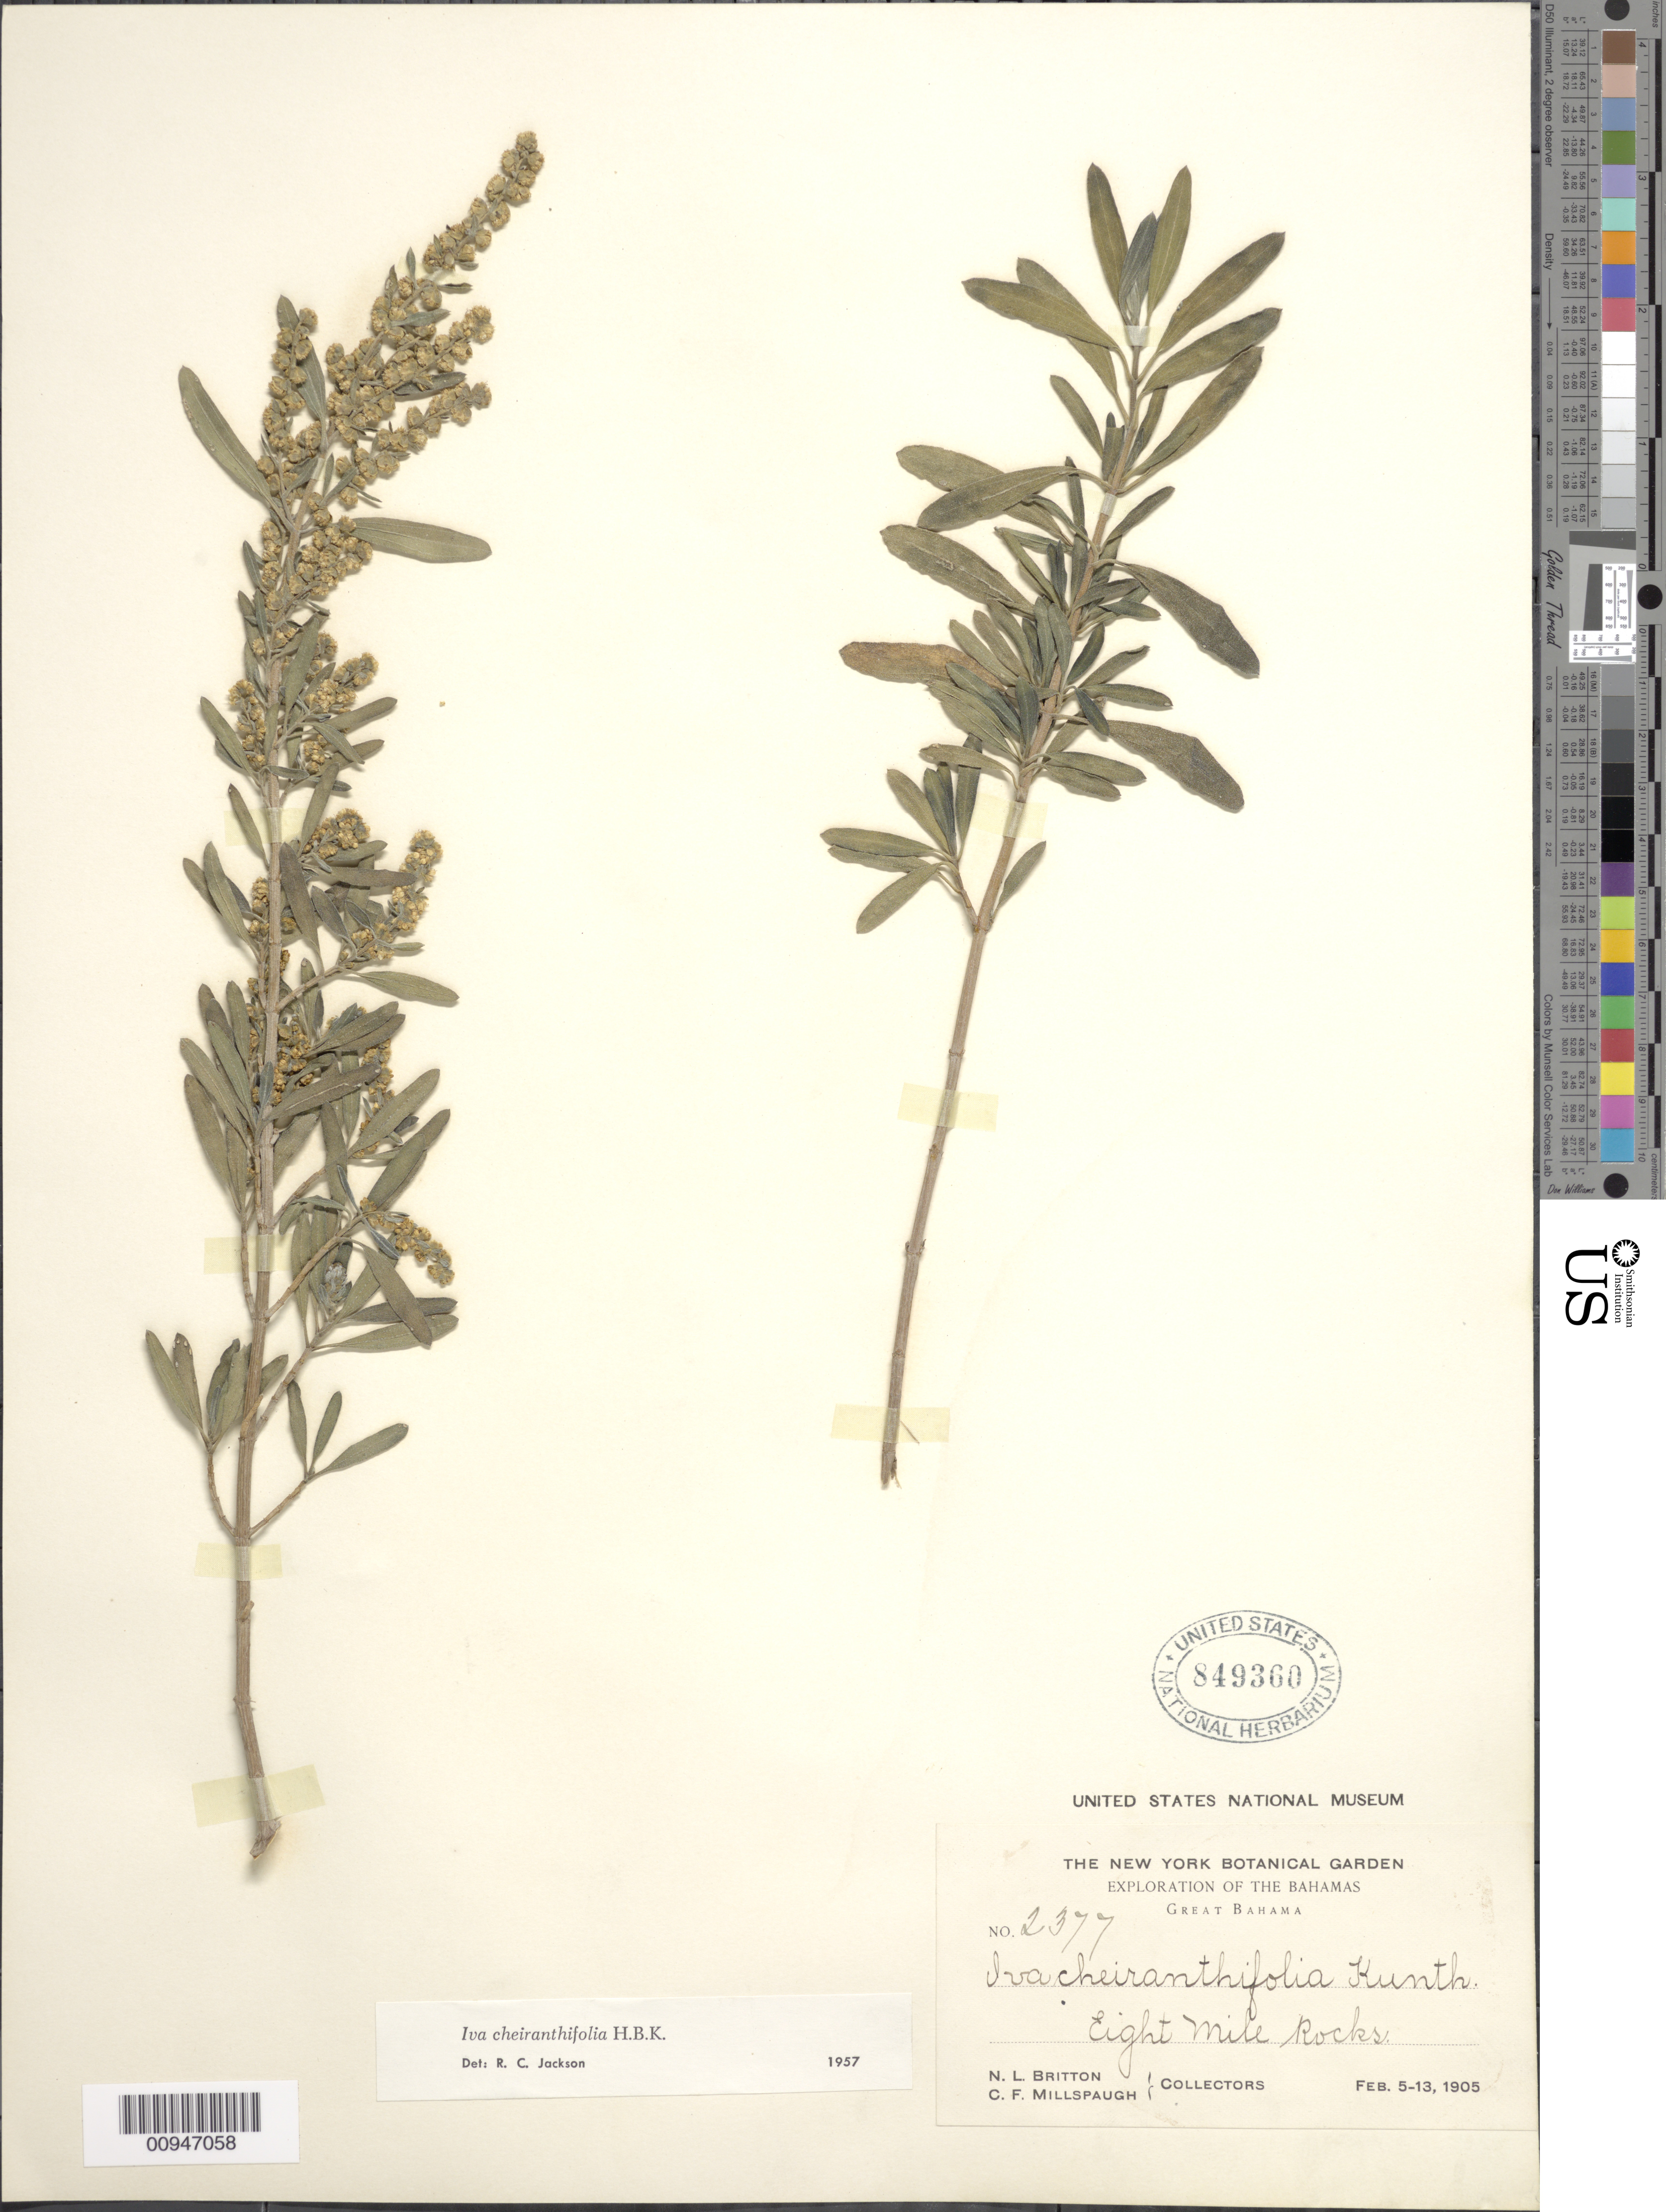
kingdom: Plantae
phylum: Tracheophyta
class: Magnoliopsida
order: Asterales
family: Asteraceae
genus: Iva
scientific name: Iva cheiranthifolia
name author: Kunth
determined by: Jackson, R. C.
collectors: N. Britton & C. F. Millspaugh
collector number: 2377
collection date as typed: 05 Feb 1905 to 13 Feb 1905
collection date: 1905-02-05/1905-02-13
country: Bahamas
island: Great Bahama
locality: Eight Mile Rocks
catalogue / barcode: US 849360